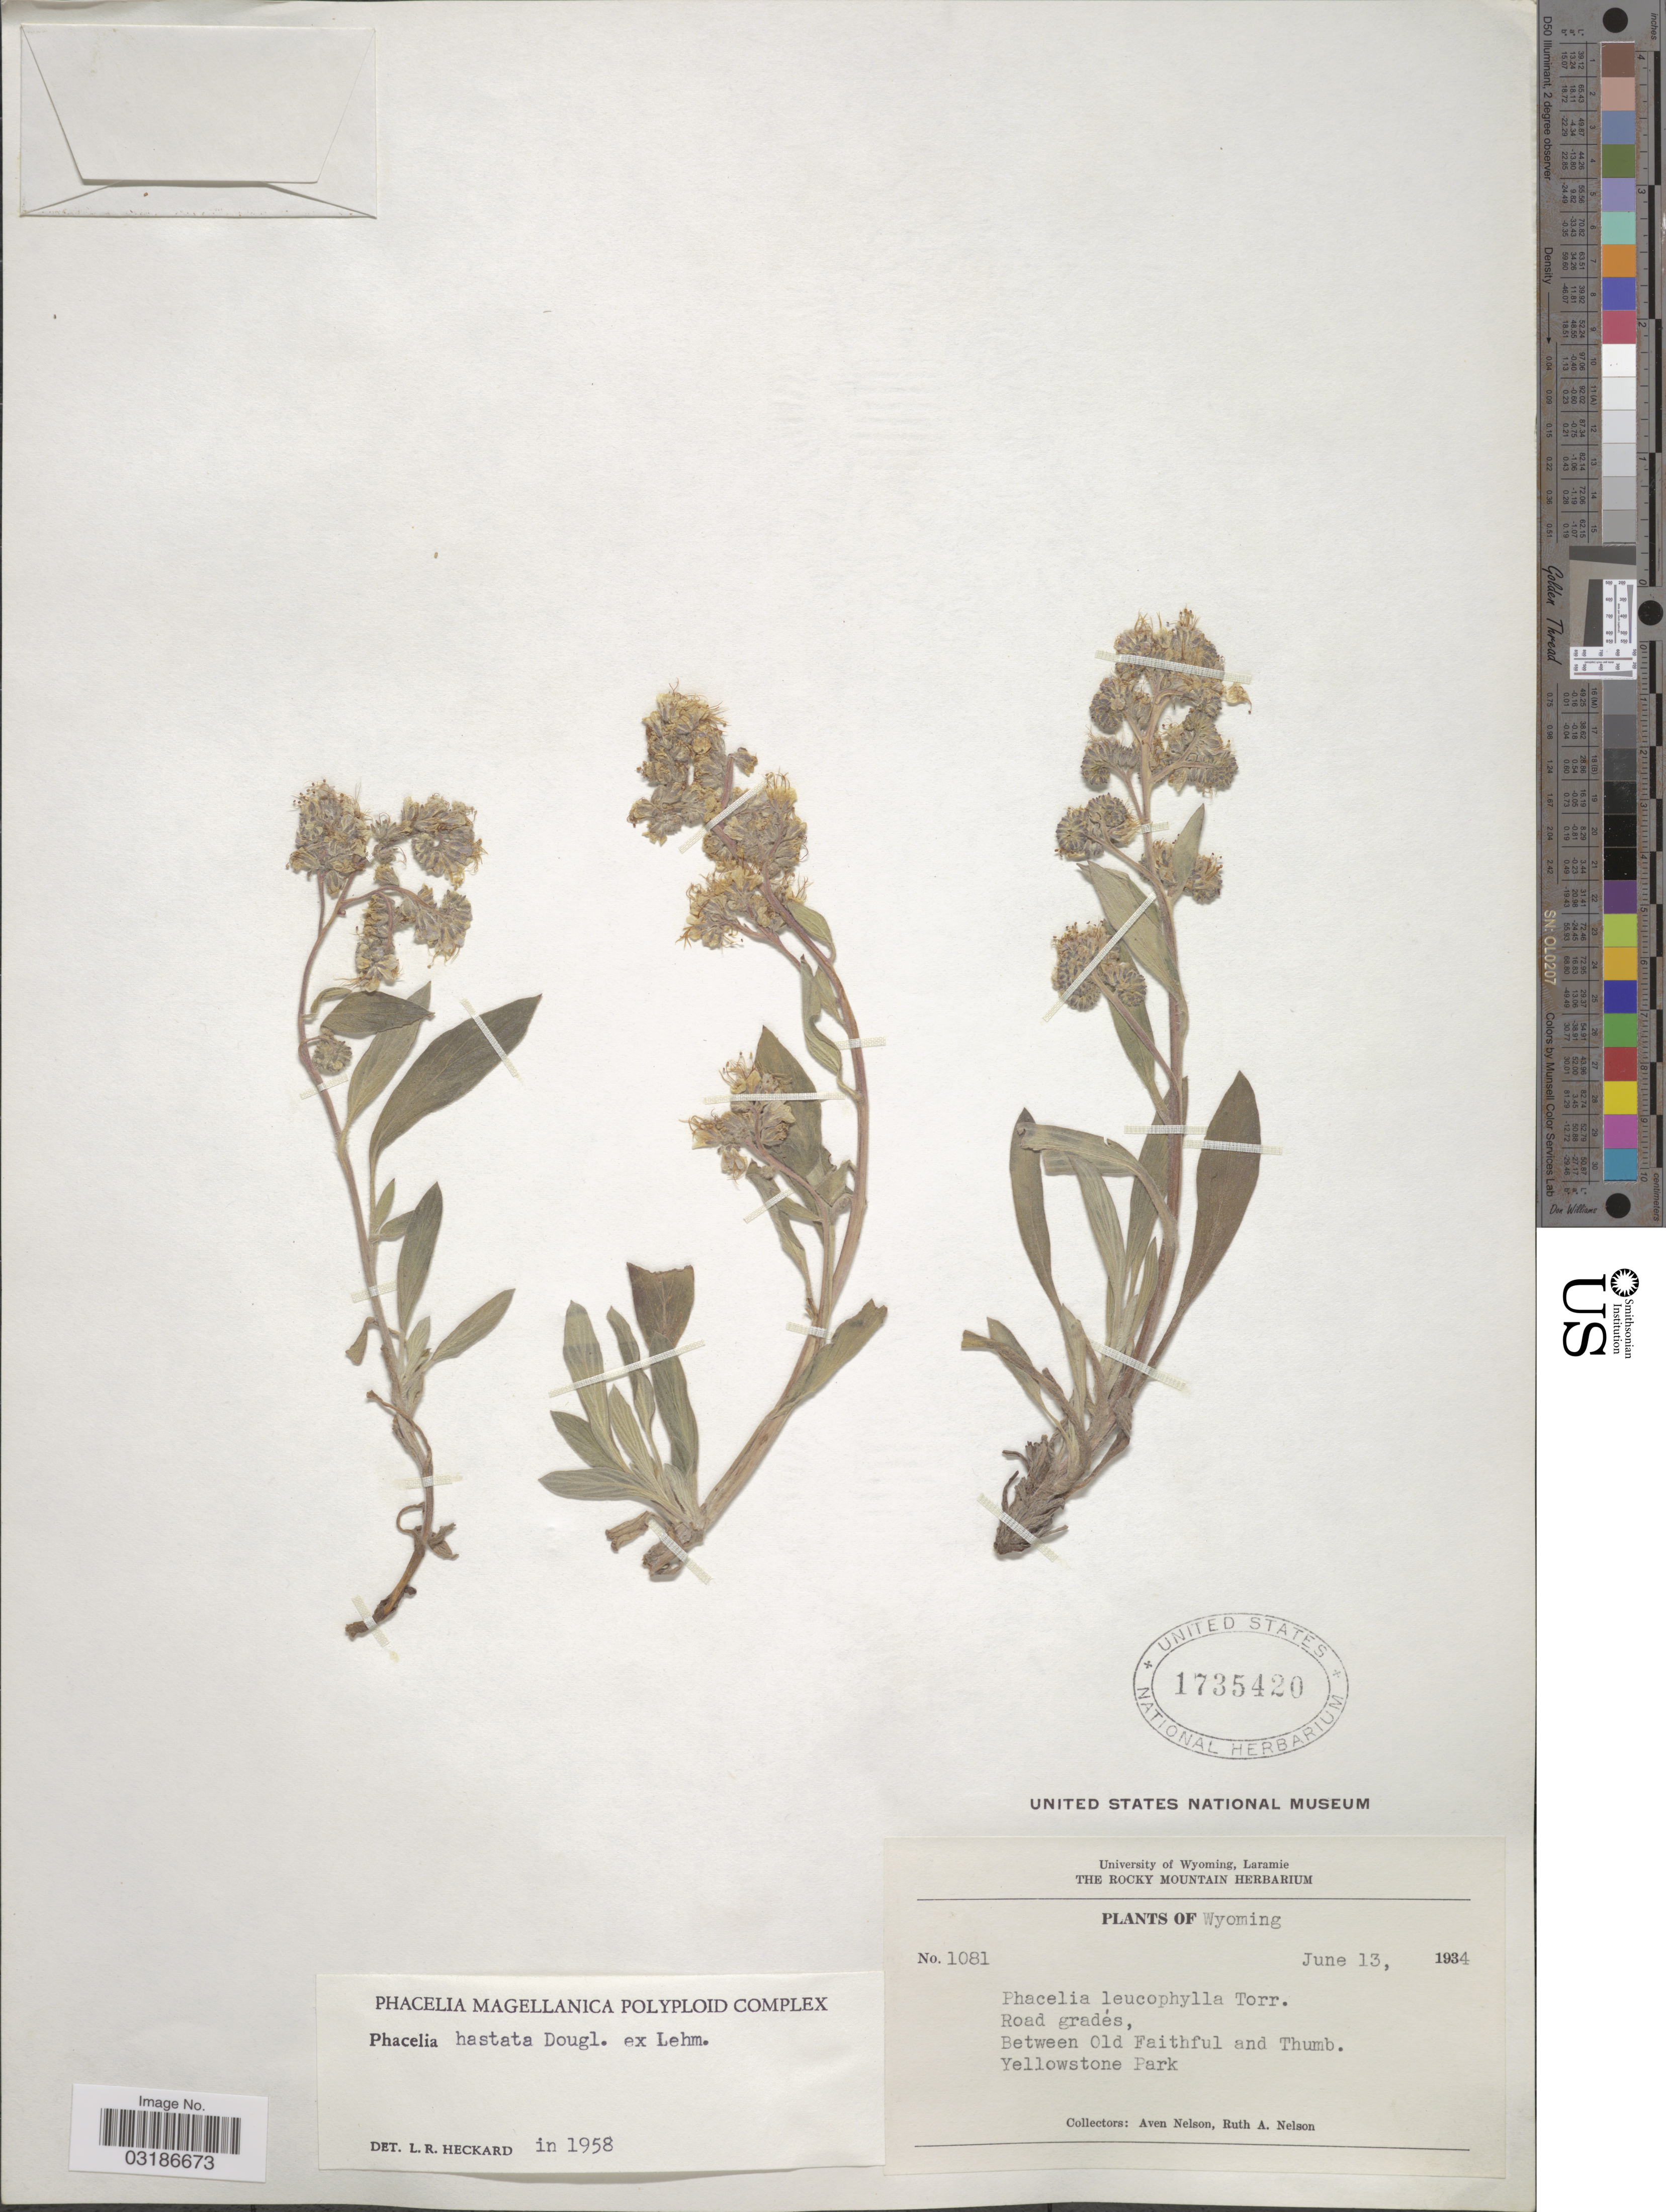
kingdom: Plantae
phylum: Tracheophyta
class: Magnoliopsida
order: Boraginales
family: Hydrophyllaceae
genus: Phacelia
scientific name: Phacelia hastata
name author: Douglas ex Lehm.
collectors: A. Nelson & R. A. Nelson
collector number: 1081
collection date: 1934-06-13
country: United States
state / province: Wyoming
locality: Road grades, Between Old Faithful and Thumb. Yellowstone Park.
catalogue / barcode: US 1735420